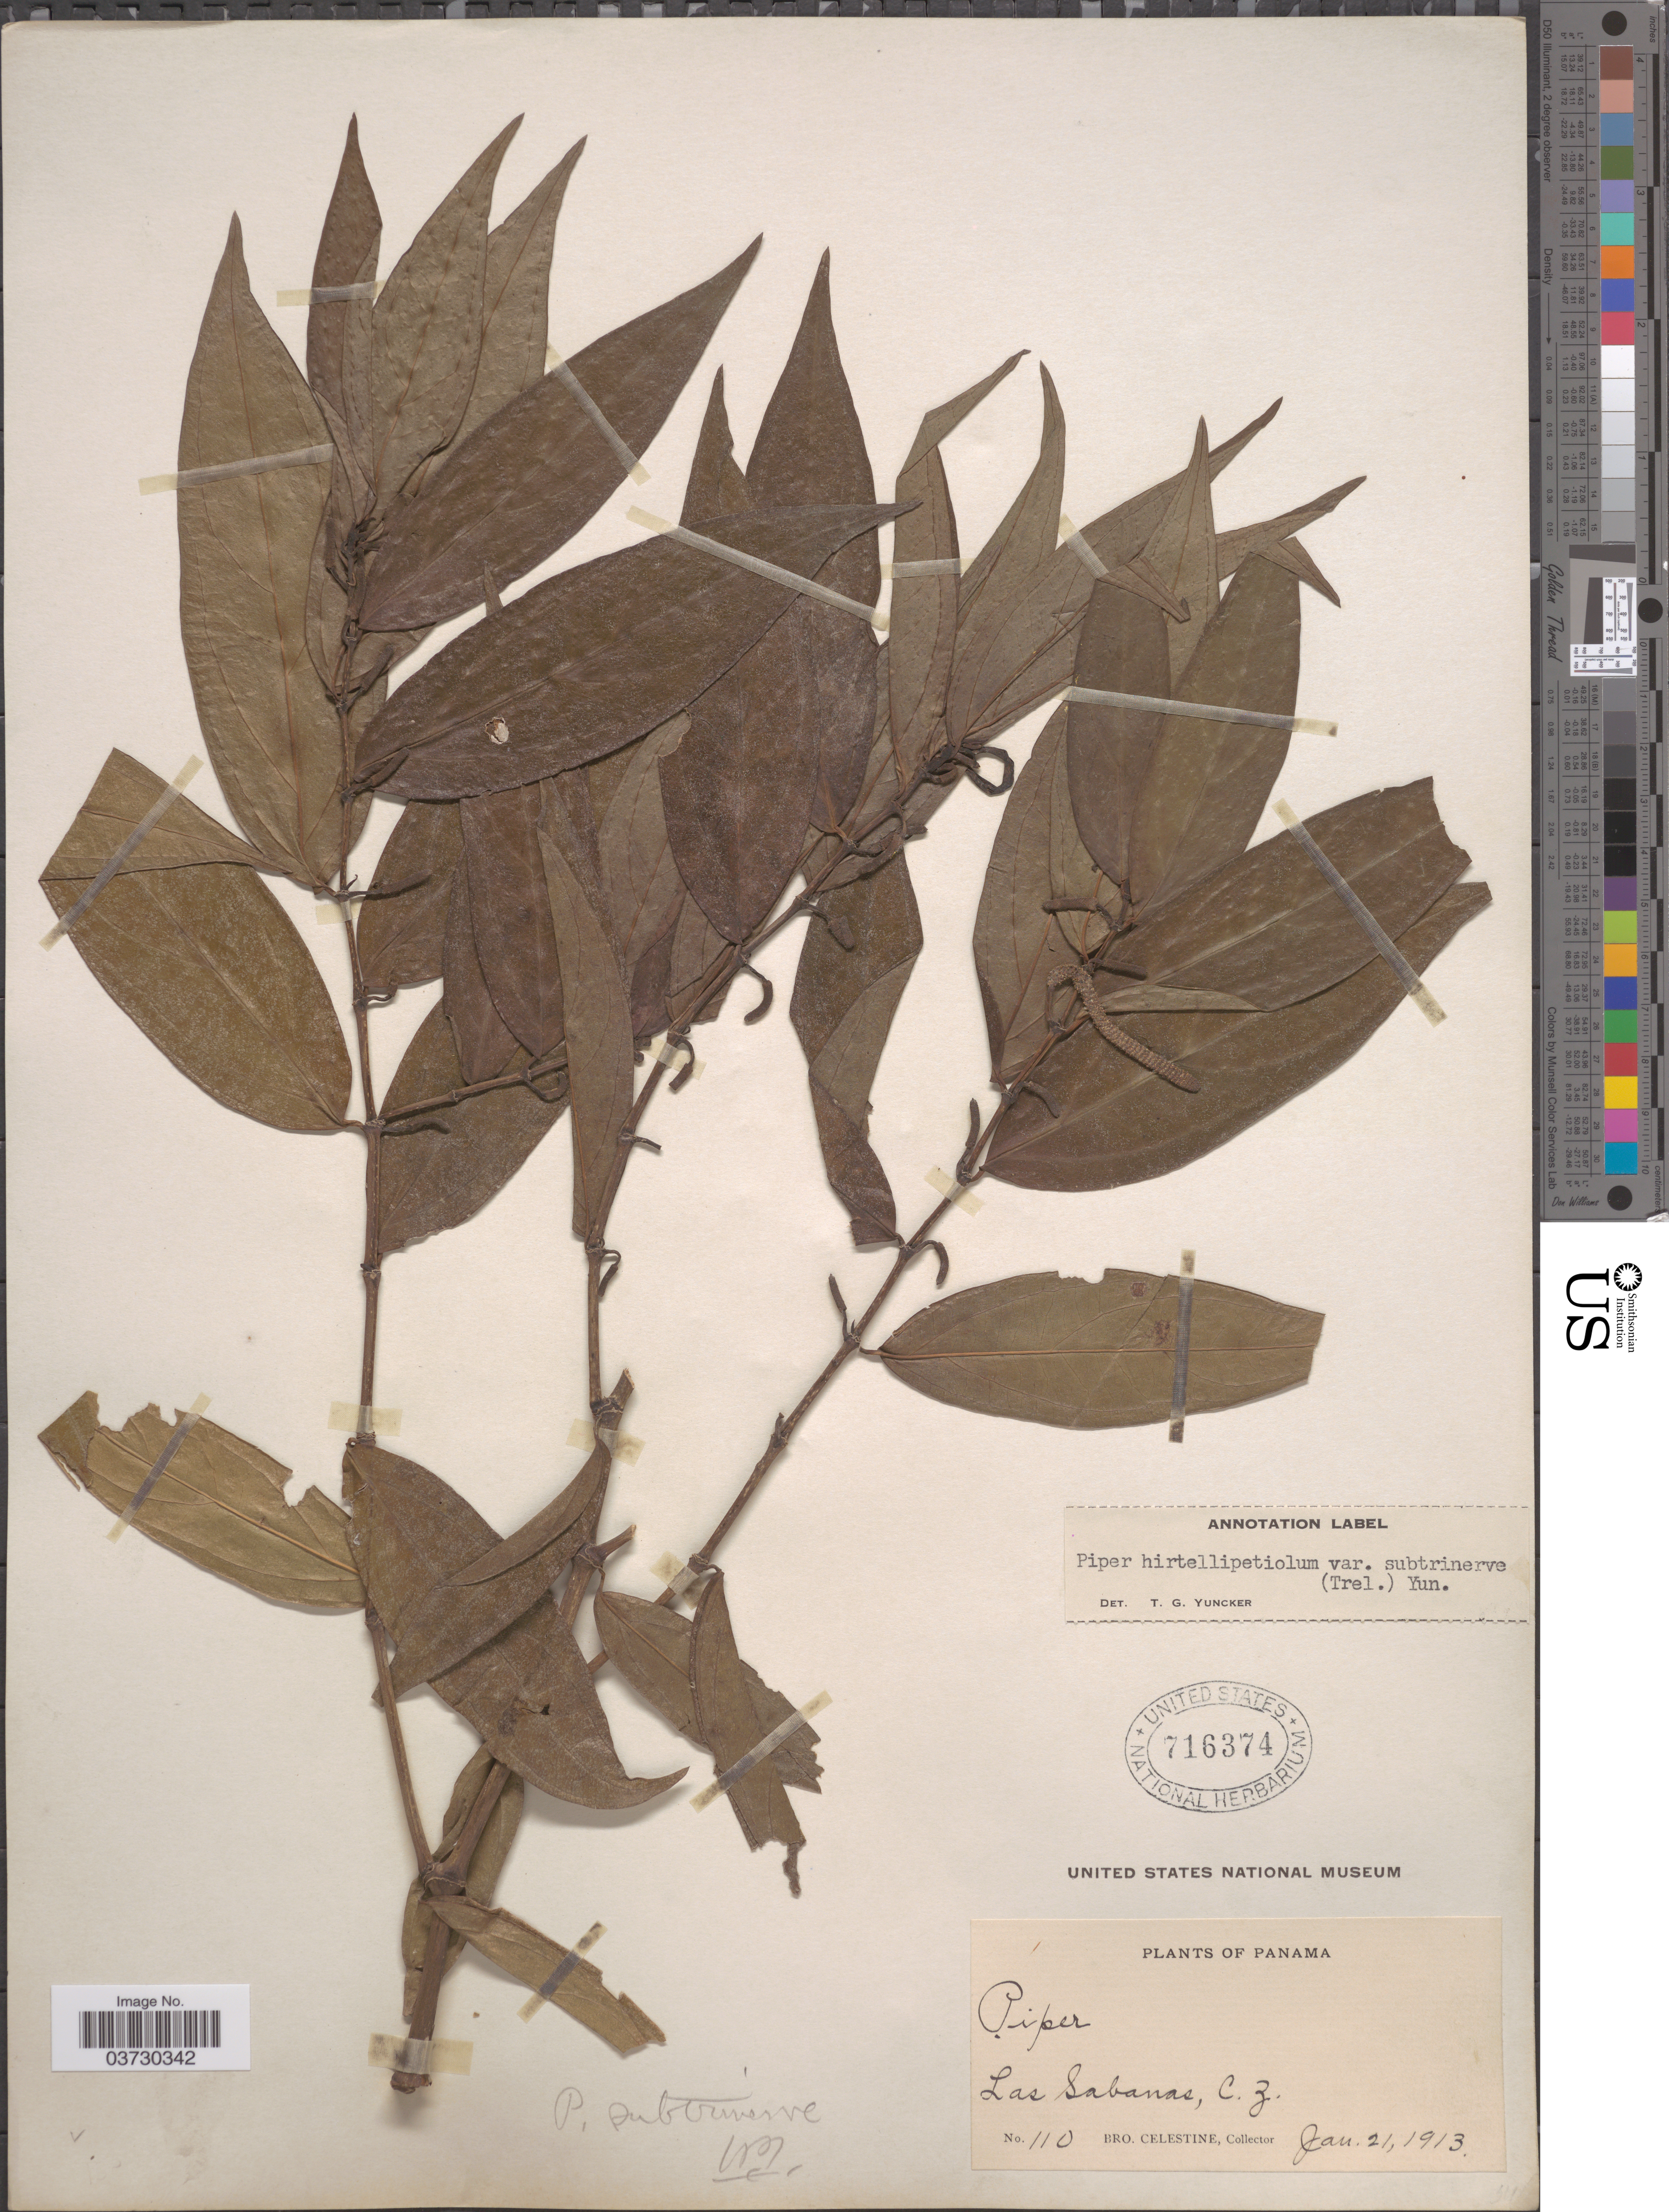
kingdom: Plantae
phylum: Tracheophyta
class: Magnoliopsida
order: Piperales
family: Piperaceae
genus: Piper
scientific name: Piper hirtellipetiolum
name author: C. DC.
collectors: B. Celestine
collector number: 110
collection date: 1913-01-21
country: Panama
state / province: Colón / Panamá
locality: Las Sabanas, C. Z.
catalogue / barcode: US 716374